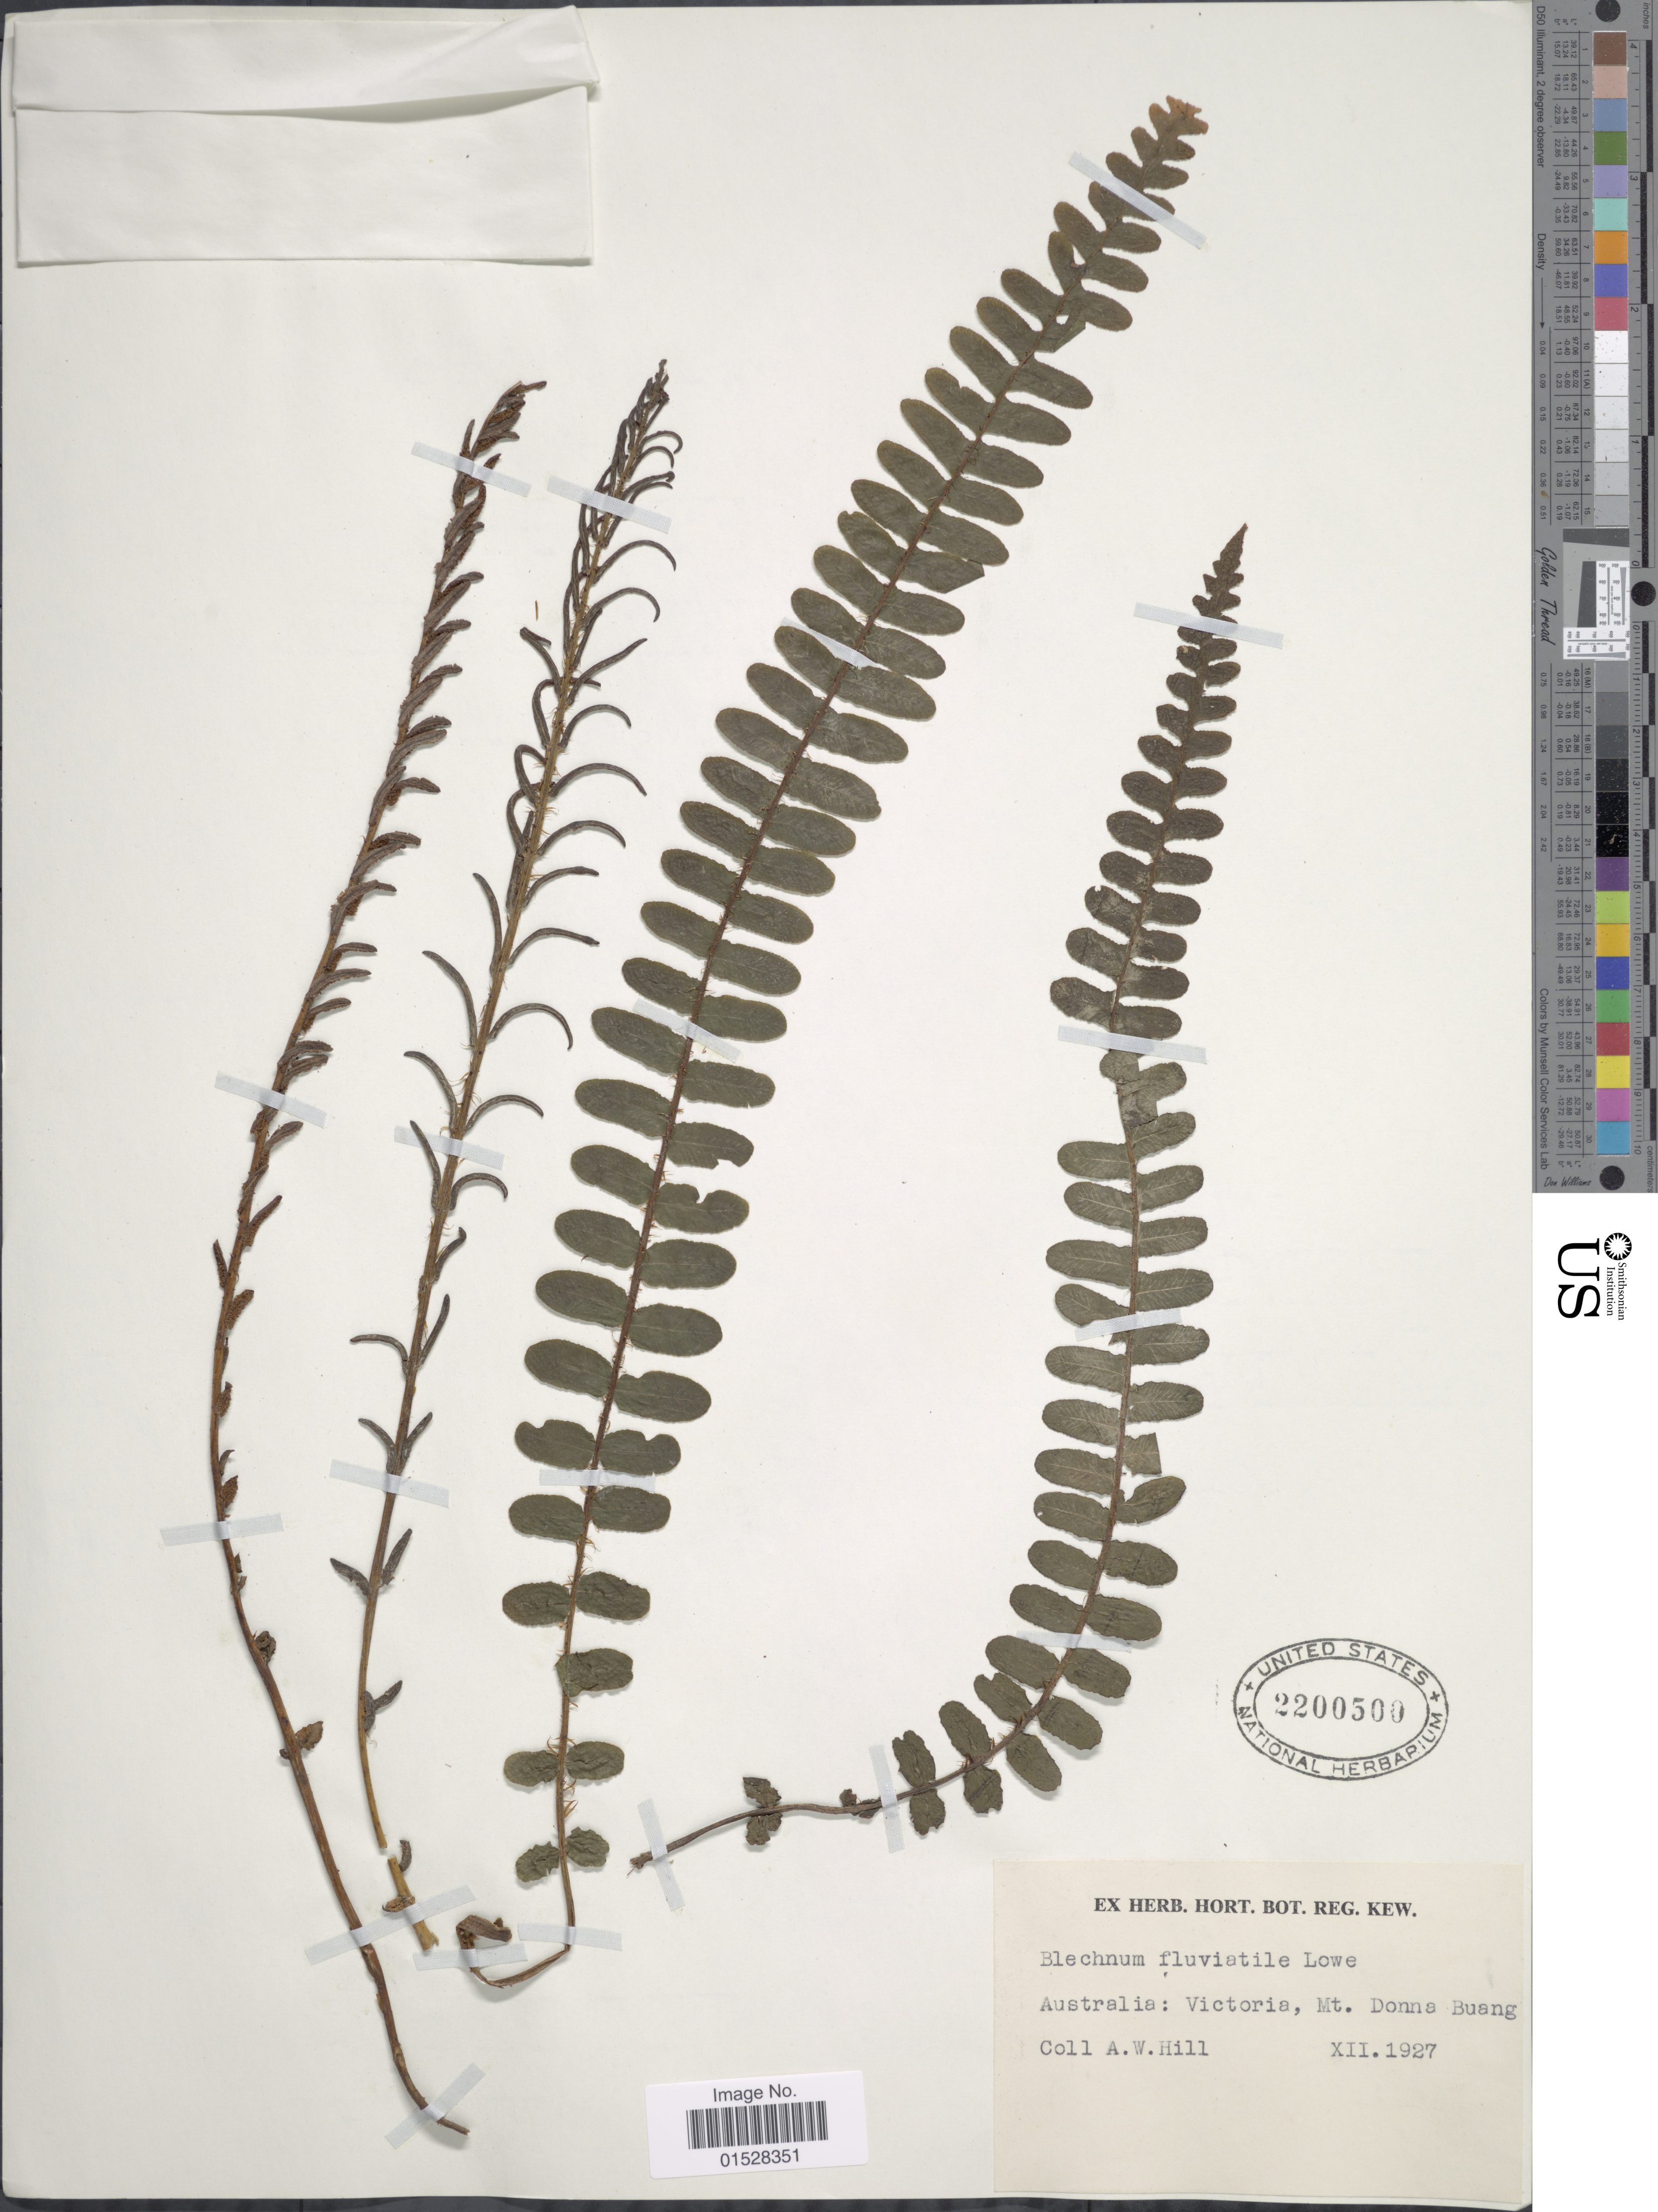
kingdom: Plantae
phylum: Tracheophyta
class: Polypodiopsida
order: Polypodiales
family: Blechnaceae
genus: Blechnum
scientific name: Blechnum fluviatile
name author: (R. Br.) E.J. Lowe ex Salomon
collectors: A. W. Hill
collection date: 1927-12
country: Australia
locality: Vicoria, Mt. Donna Buang.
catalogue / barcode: US 2200500